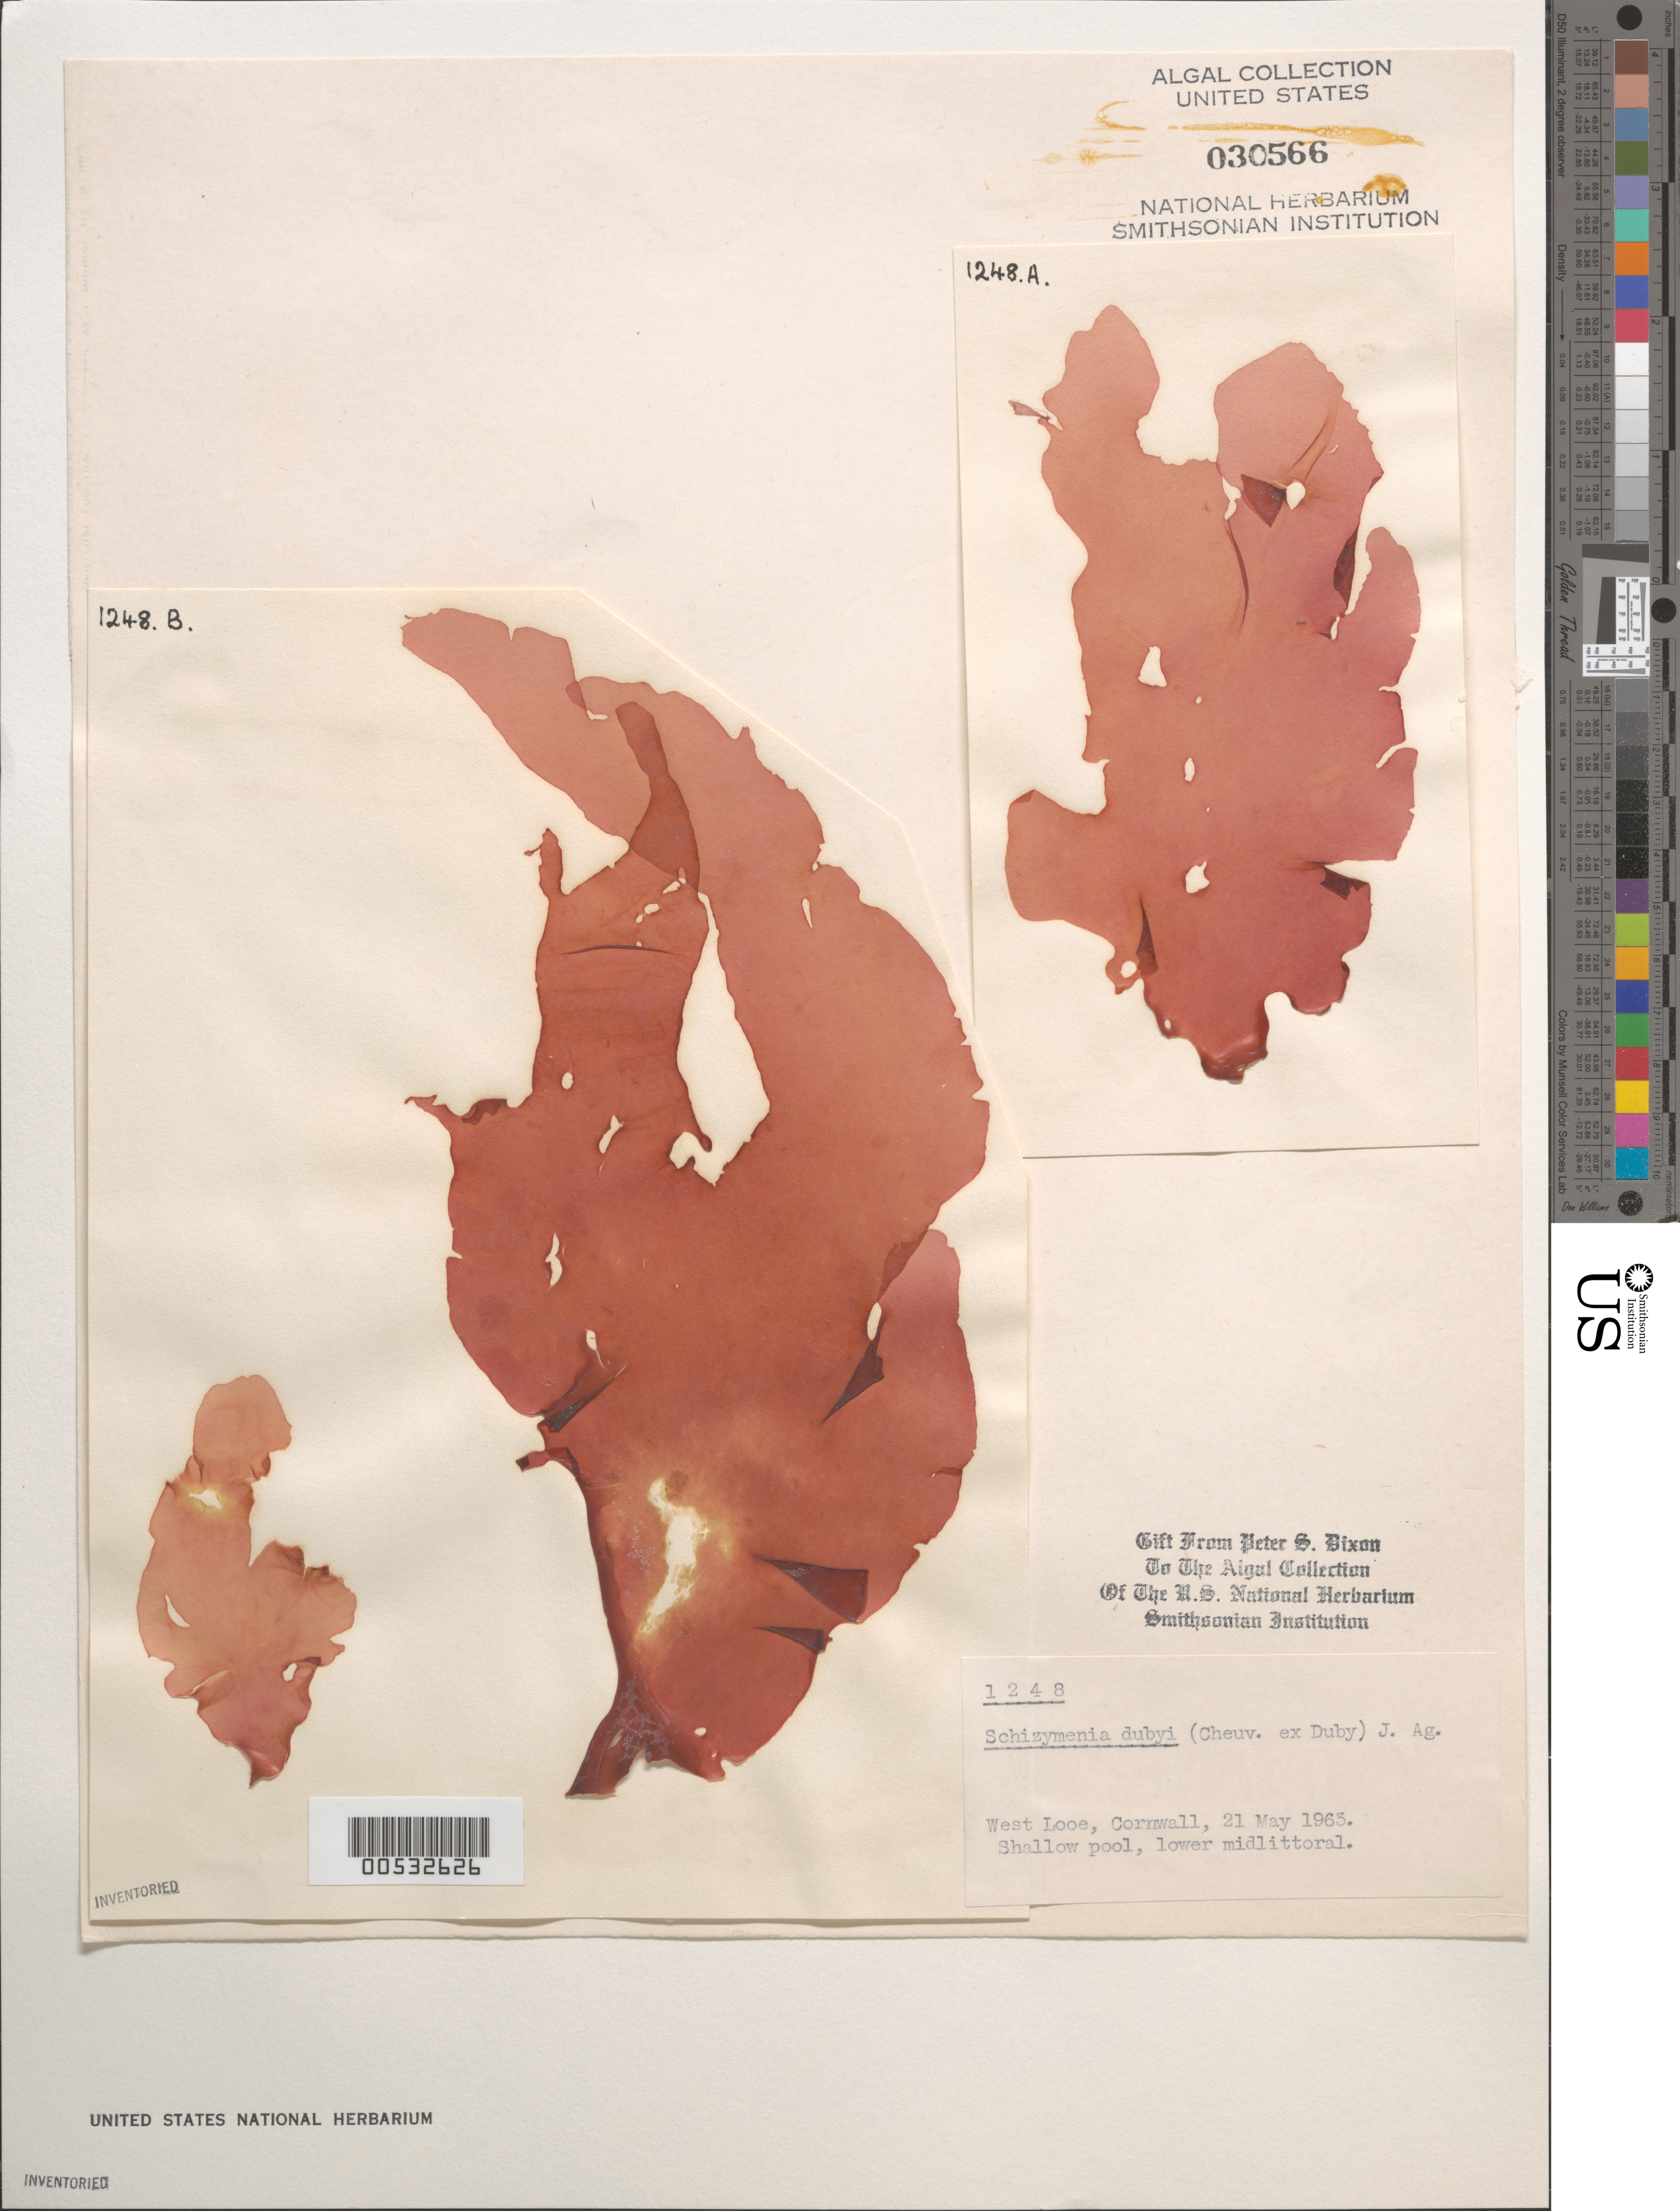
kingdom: Plantae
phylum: Rhodophyta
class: Florideophyceae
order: Nemastomatales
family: Schizymeniaceae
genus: Schizymenia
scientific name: Schizymenia dubyi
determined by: Dixon, P. S.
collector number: PSD 1248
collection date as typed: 21 May 1963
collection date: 1963-05-21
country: United Kingdom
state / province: England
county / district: Cornwall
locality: West Looe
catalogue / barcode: US 30566